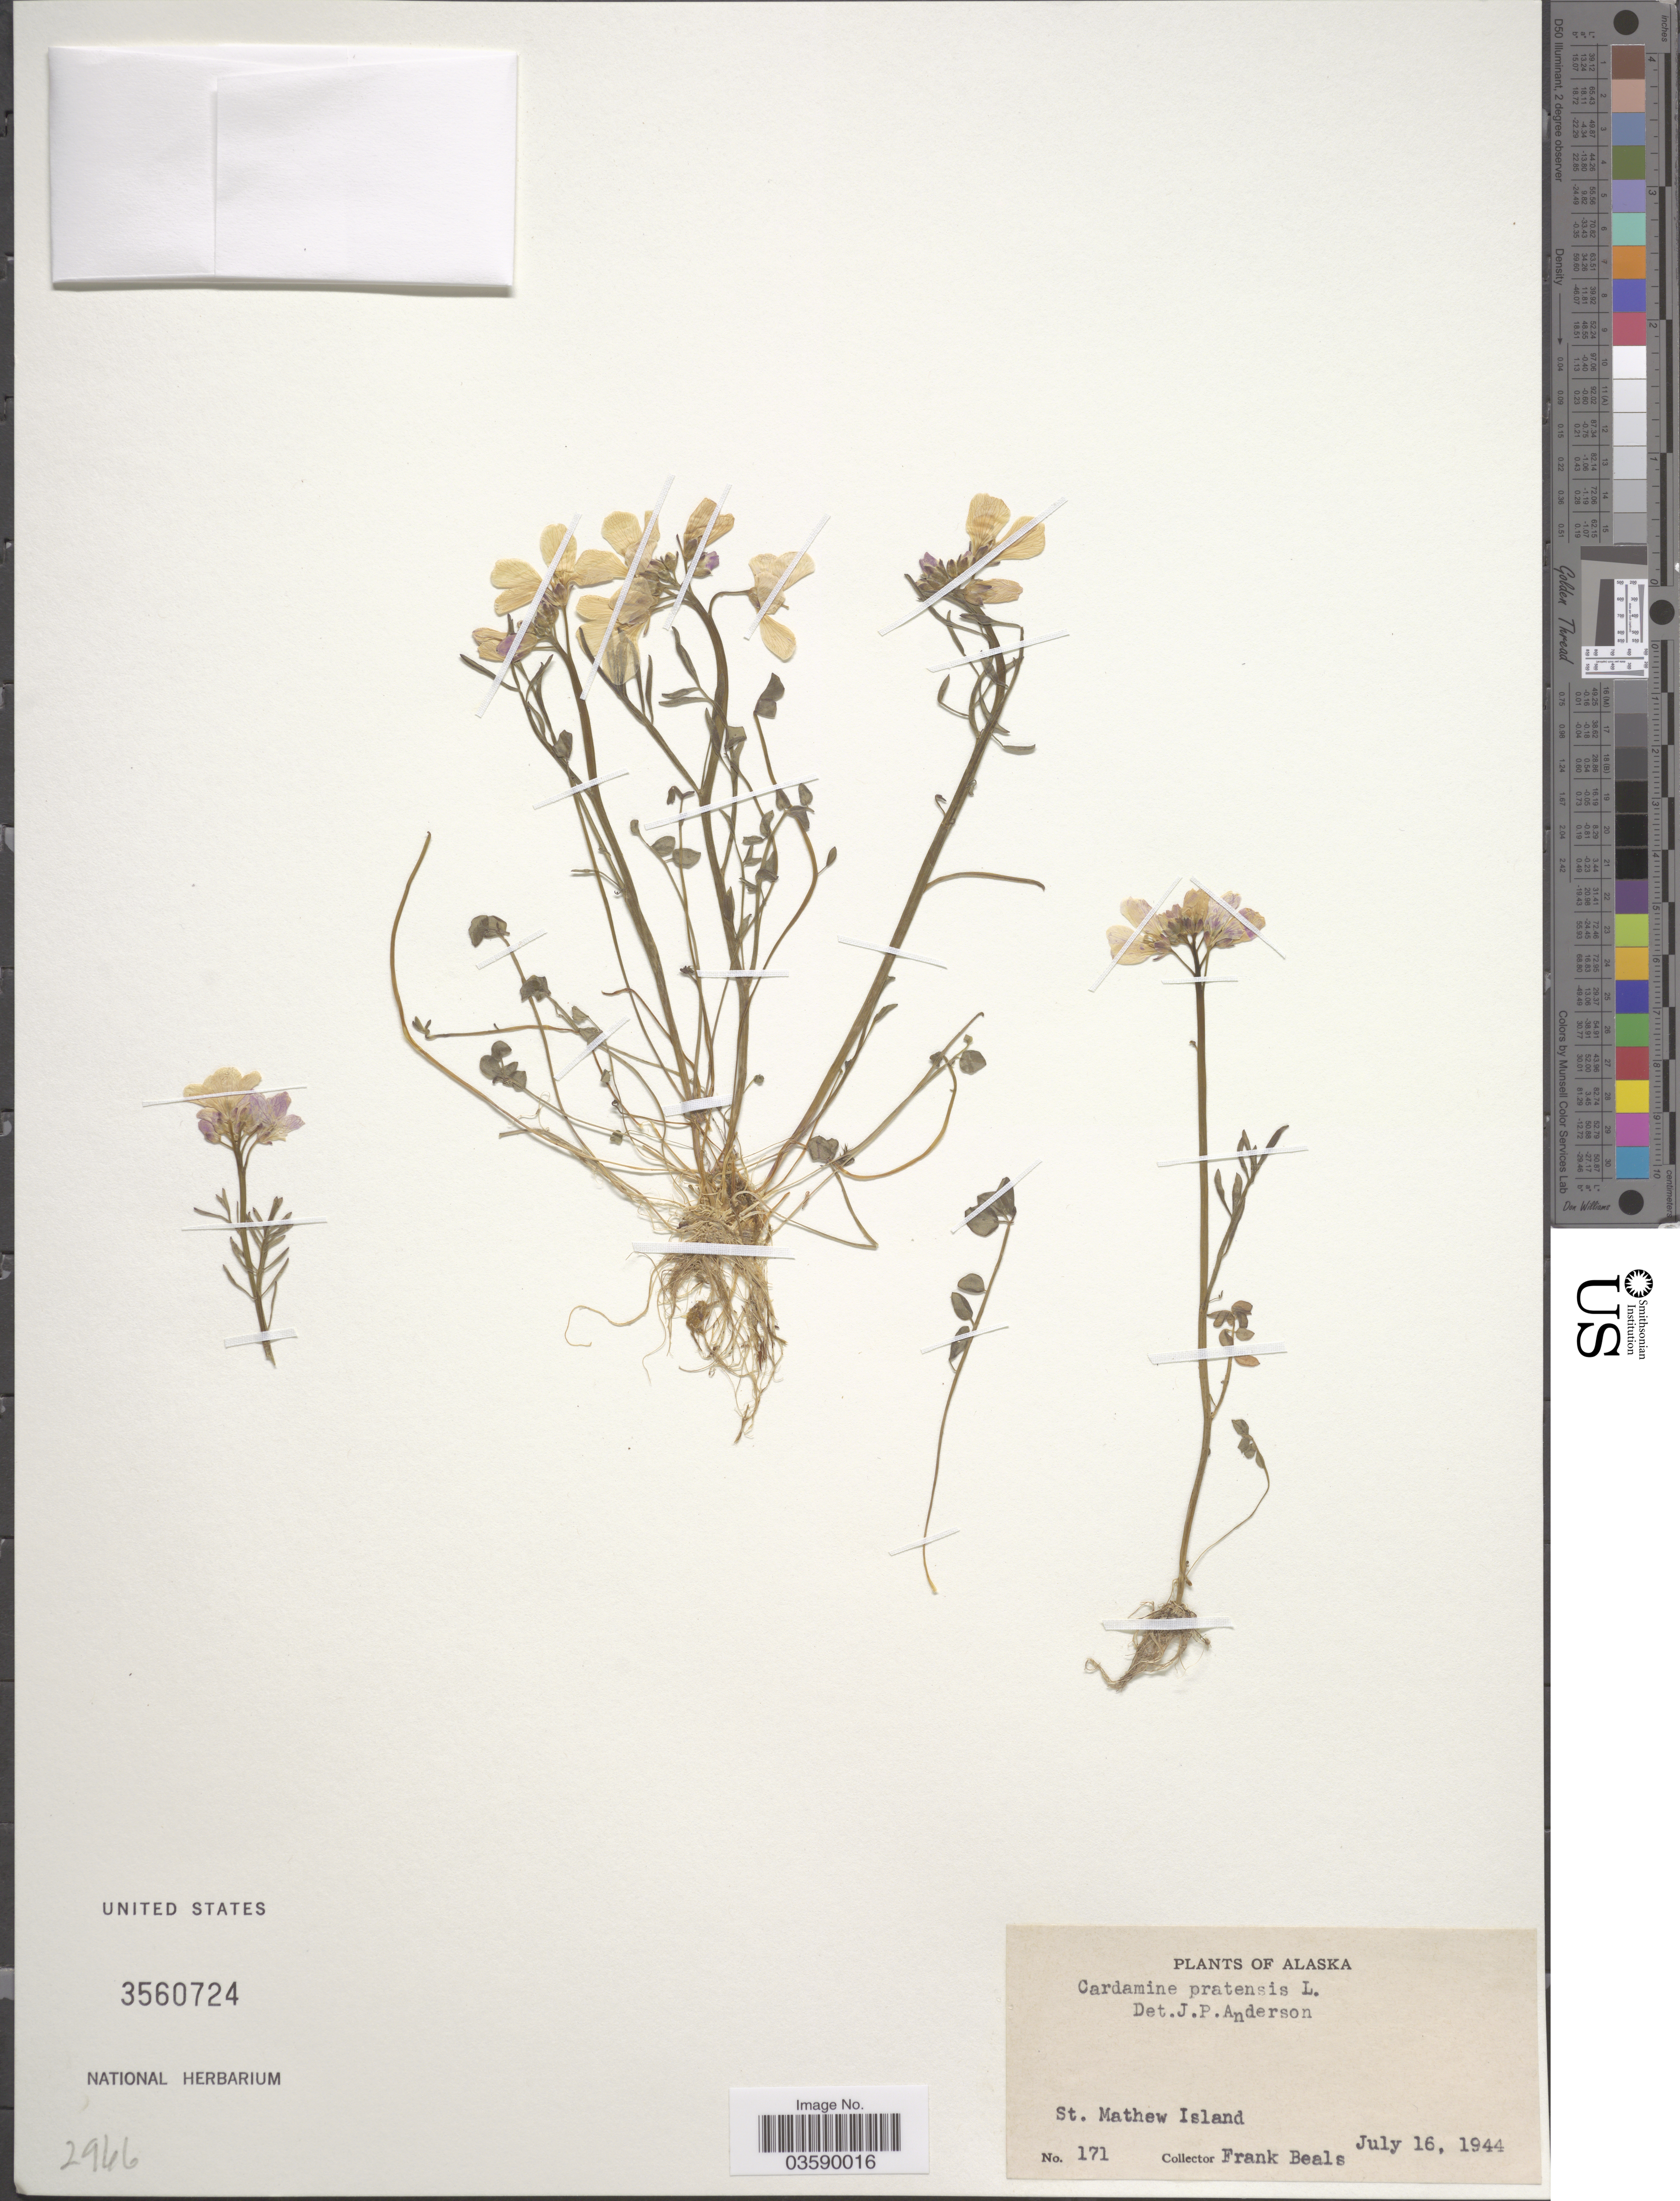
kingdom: Plantae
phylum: Tracheophyta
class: Magnoliopsida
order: Brassicales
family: Brassicaceae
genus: Cardamine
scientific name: Cardamine pratensis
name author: L.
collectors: F. Beals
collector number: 171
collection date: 1944-07-16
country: United States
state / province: Alaska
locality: St. Mathew Island.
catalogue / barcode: US 3560724